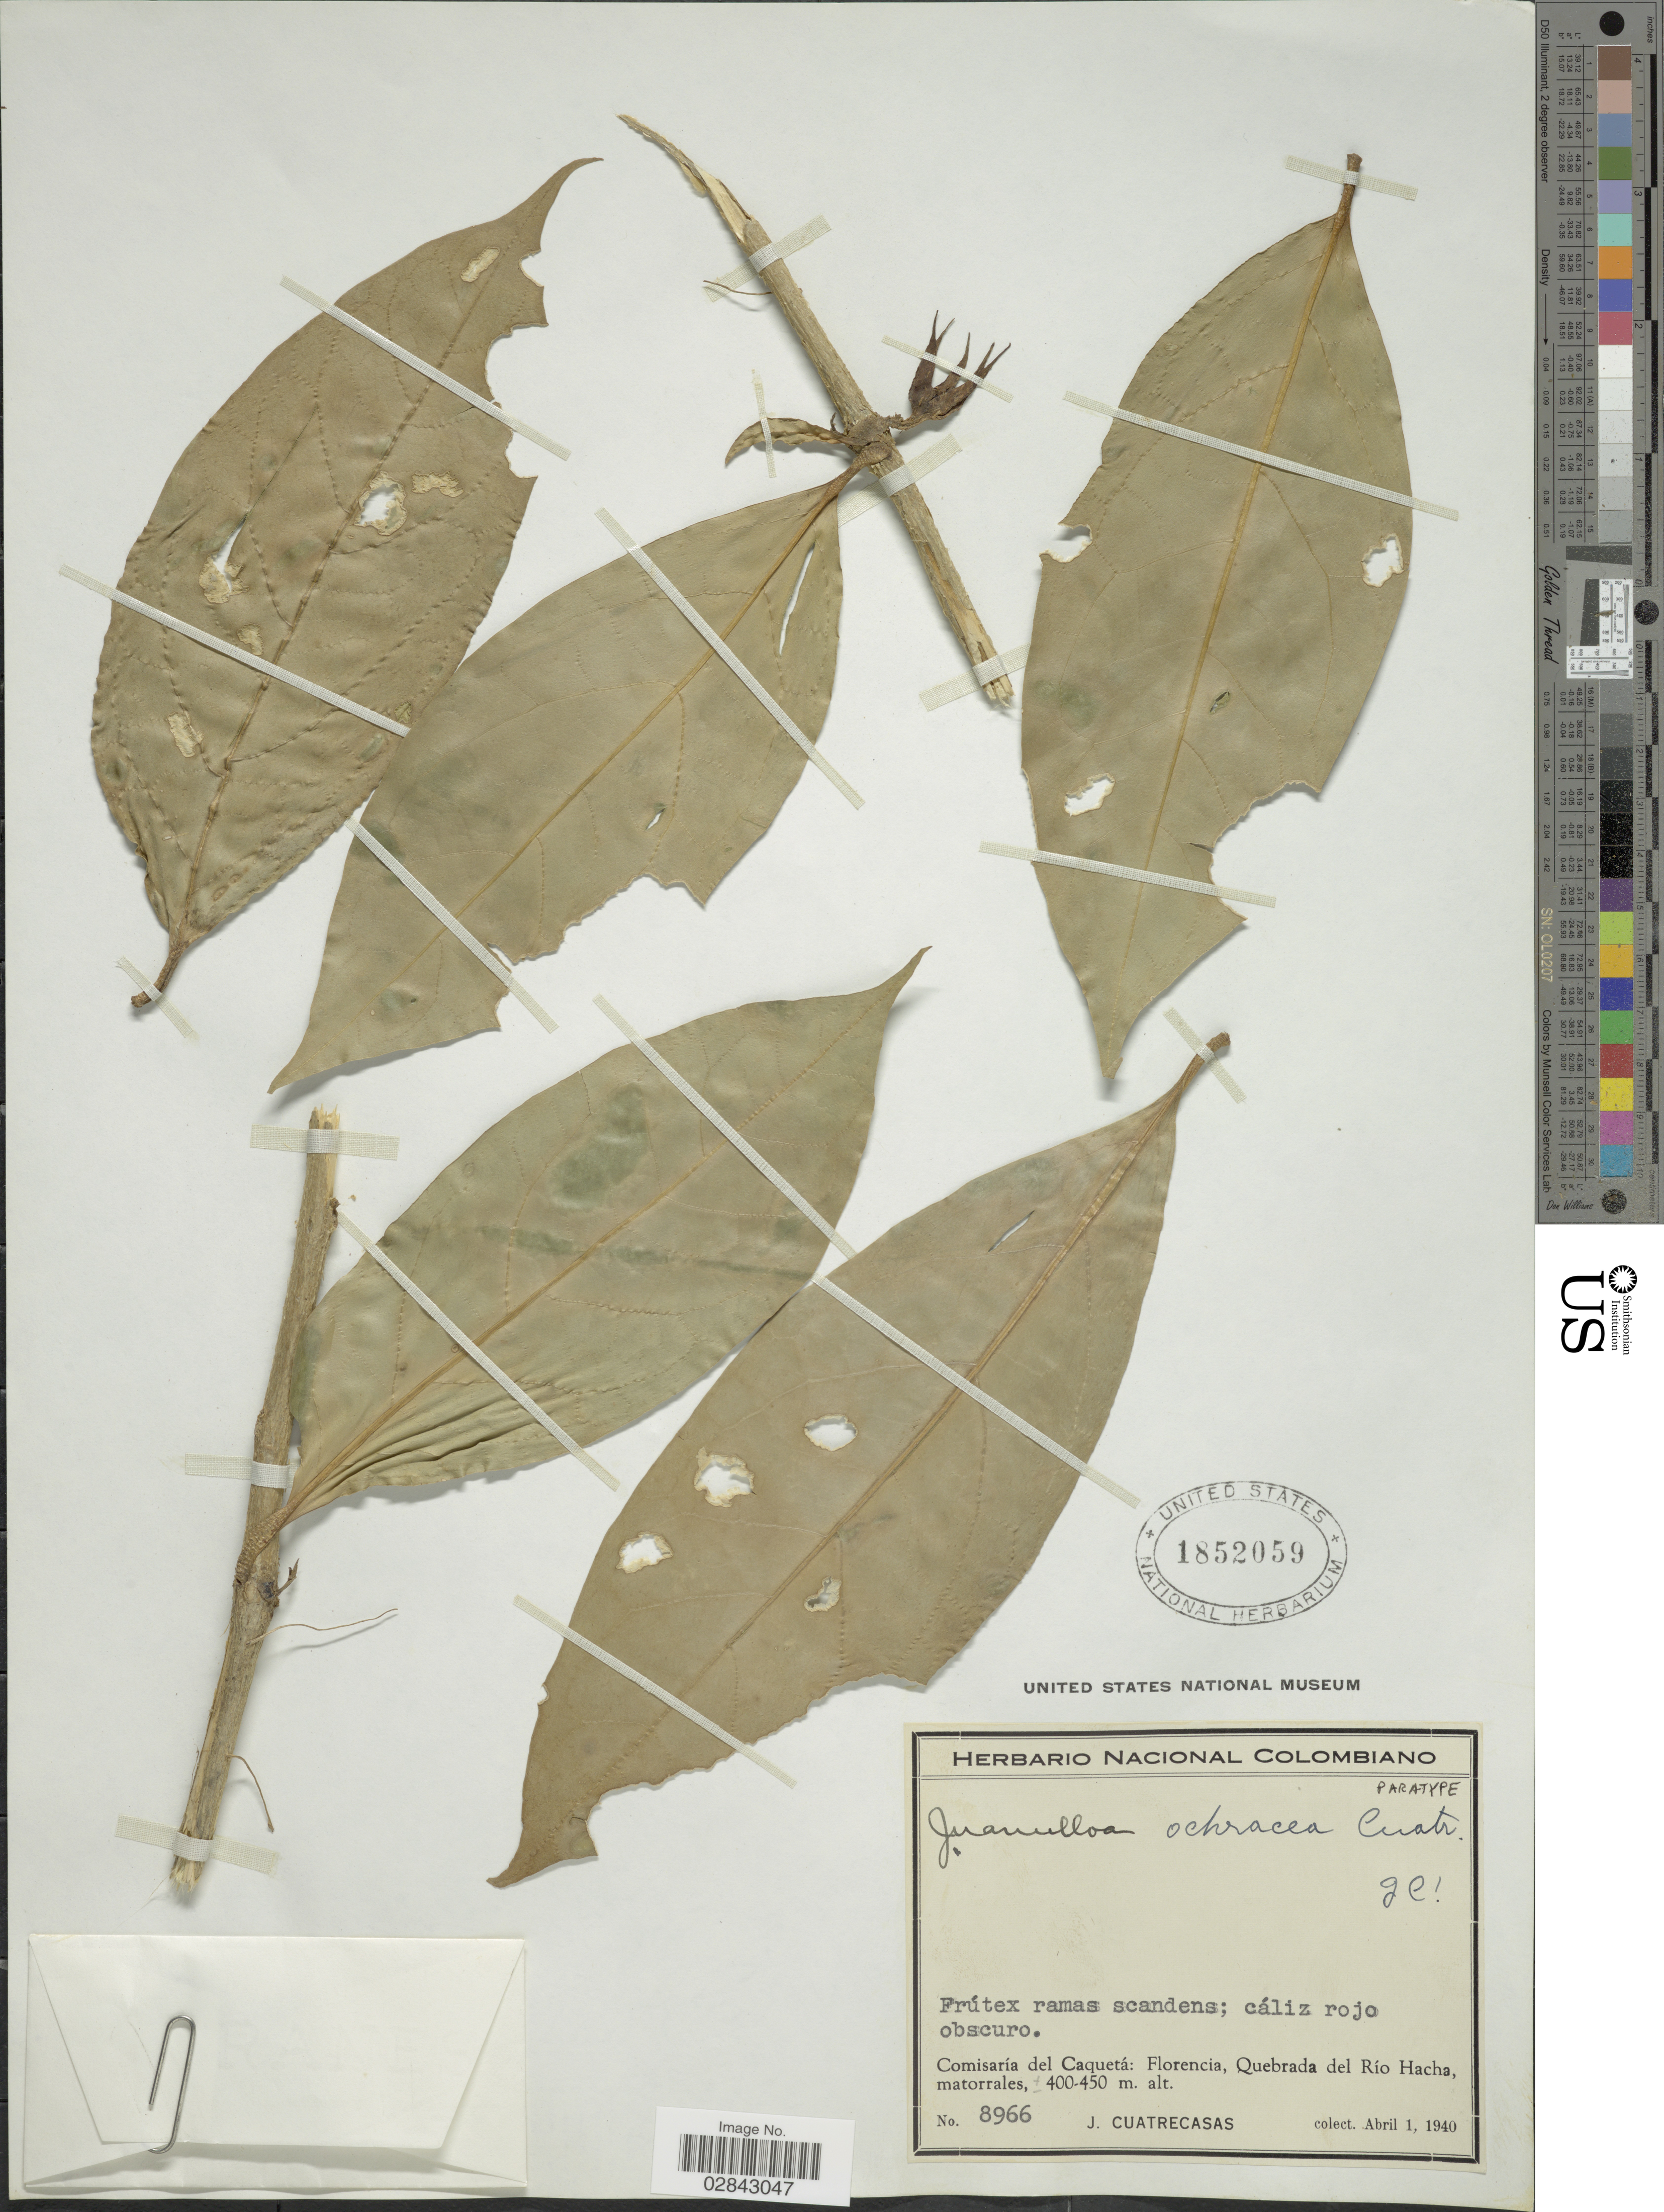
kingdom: Plantae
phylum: Tracheophyta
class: Magnoliopsida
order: Solanales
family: Solanaceae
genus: Juanulloa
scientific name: Juanulloa ochracea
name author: Cuatrec.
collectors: J. Cuatrecasas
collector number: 8966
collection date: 1940-04-01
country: Colombia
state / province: Caquetá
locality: Comisaría del Caquetá: Florencia, Quebrada del Río Hacha, matorrales.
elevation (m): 400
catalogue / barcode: US 1852059